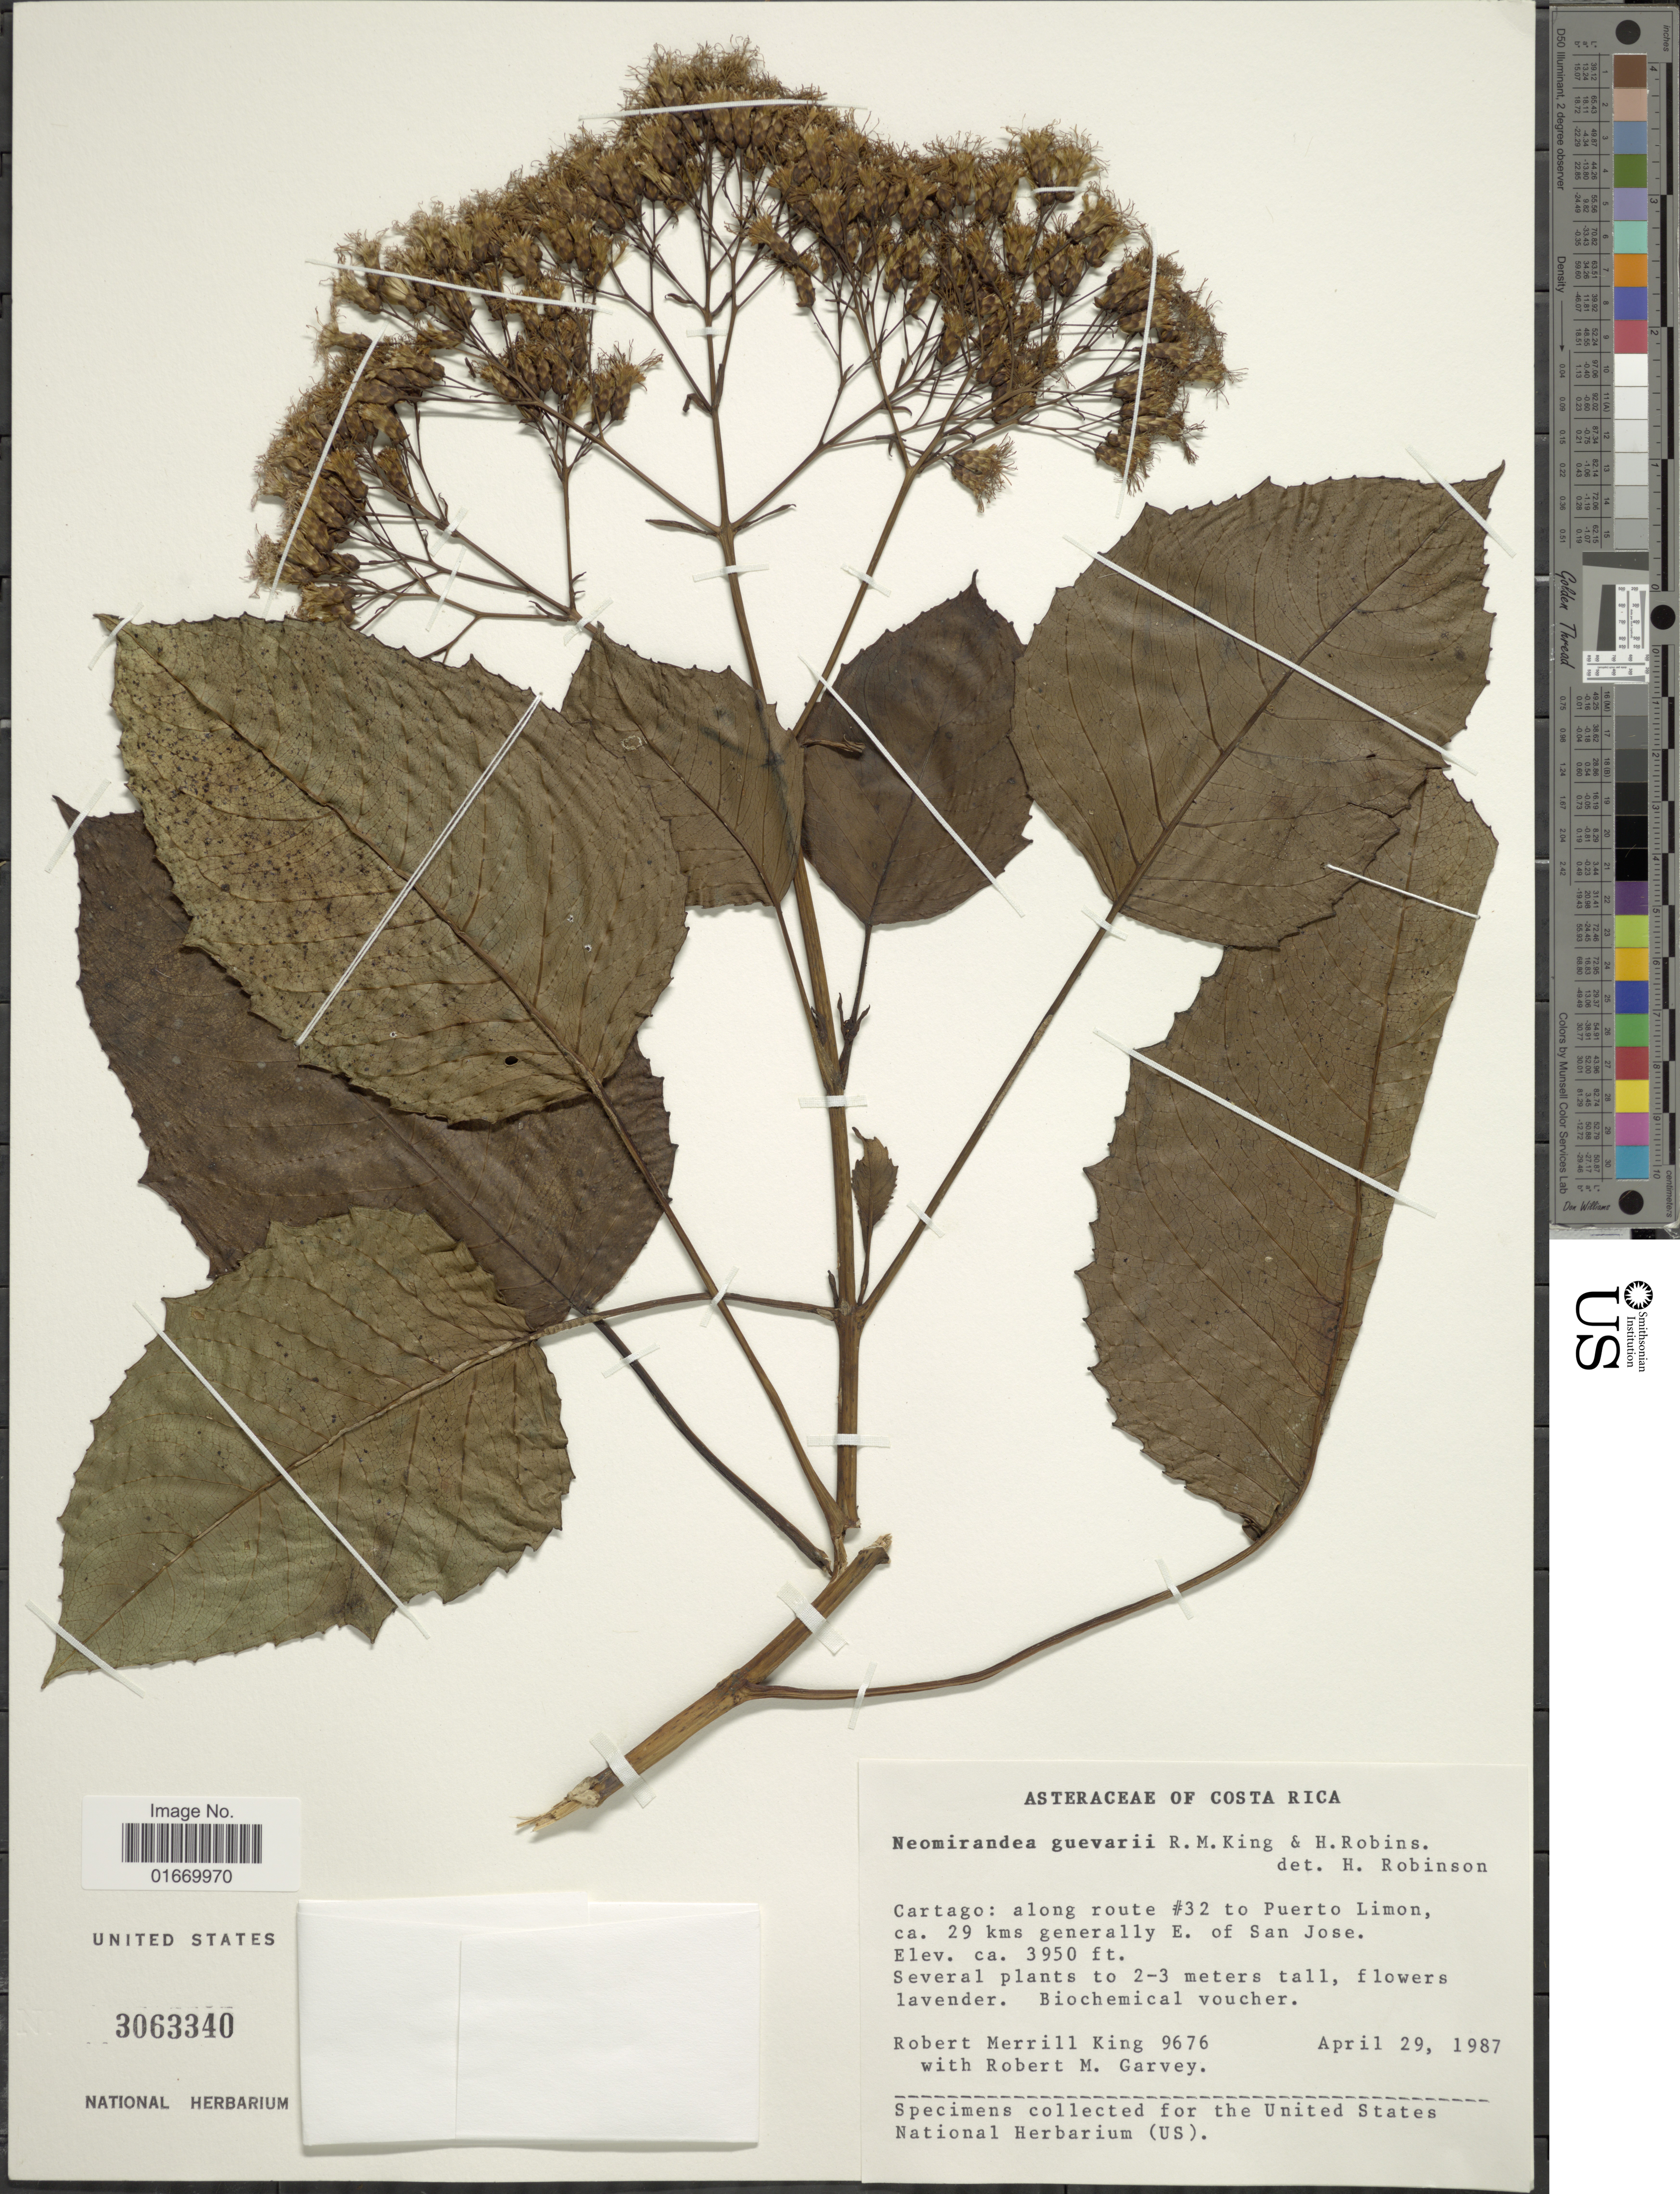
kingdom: Plantae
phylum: Tracheophyta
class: Magnoliopsida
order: Asterales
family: Asteraceae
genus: Neomirandea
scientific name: Neomirandea guevarii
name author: R.M. King & H. Rob.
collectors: R. M. King & R. Garvey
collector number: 9676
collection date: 1987-04-29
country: Costa Rica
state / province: Cartago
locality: Along route #32 to Puerto Limon, ca 29 kms generally E of San Jose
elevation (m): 1204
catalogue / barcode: US 3063340